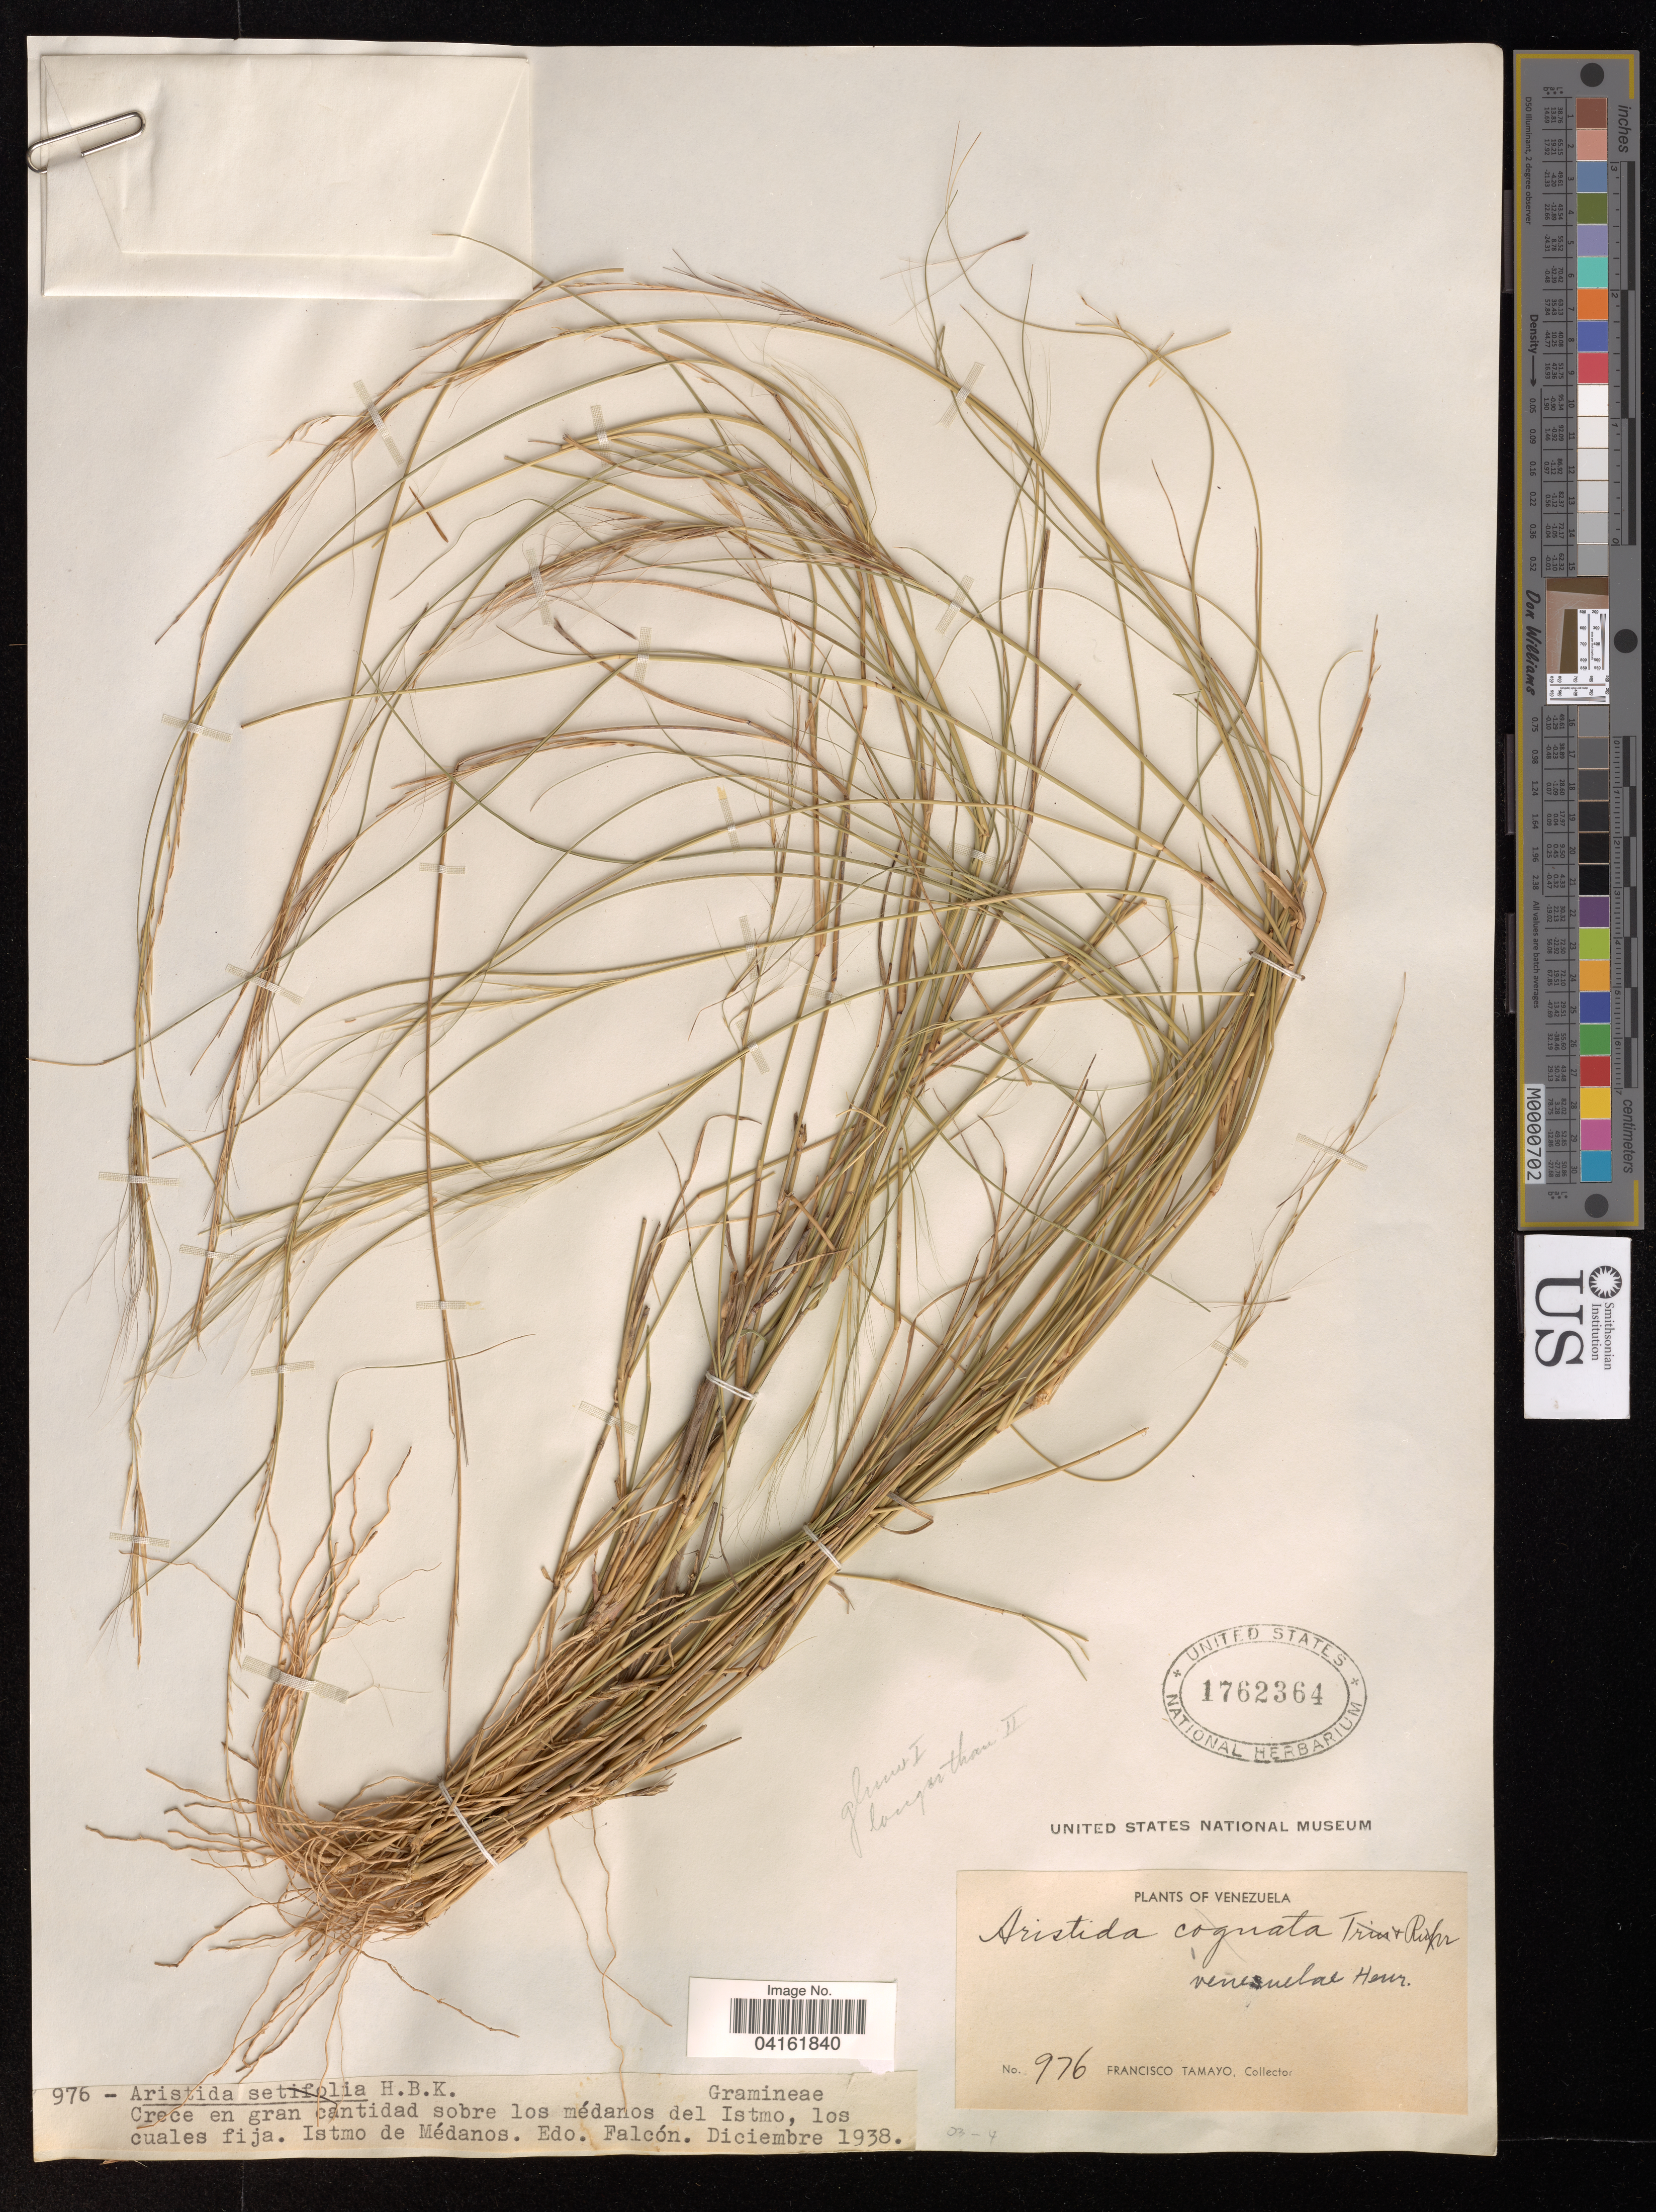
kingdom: Plantae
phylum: Tracheophyta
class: Liliopsida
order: Poales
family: Poaceae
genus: Aristida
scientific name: Aristida setifolia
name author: Kunth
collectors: F. Tamayo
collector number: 976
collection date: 1938-12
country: Venezuela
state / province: Falcon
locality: Crece en gran cantidad sobre los médanos del Istmo, los cuales fija. Istmo de Médanos.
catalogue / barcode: US 1762364